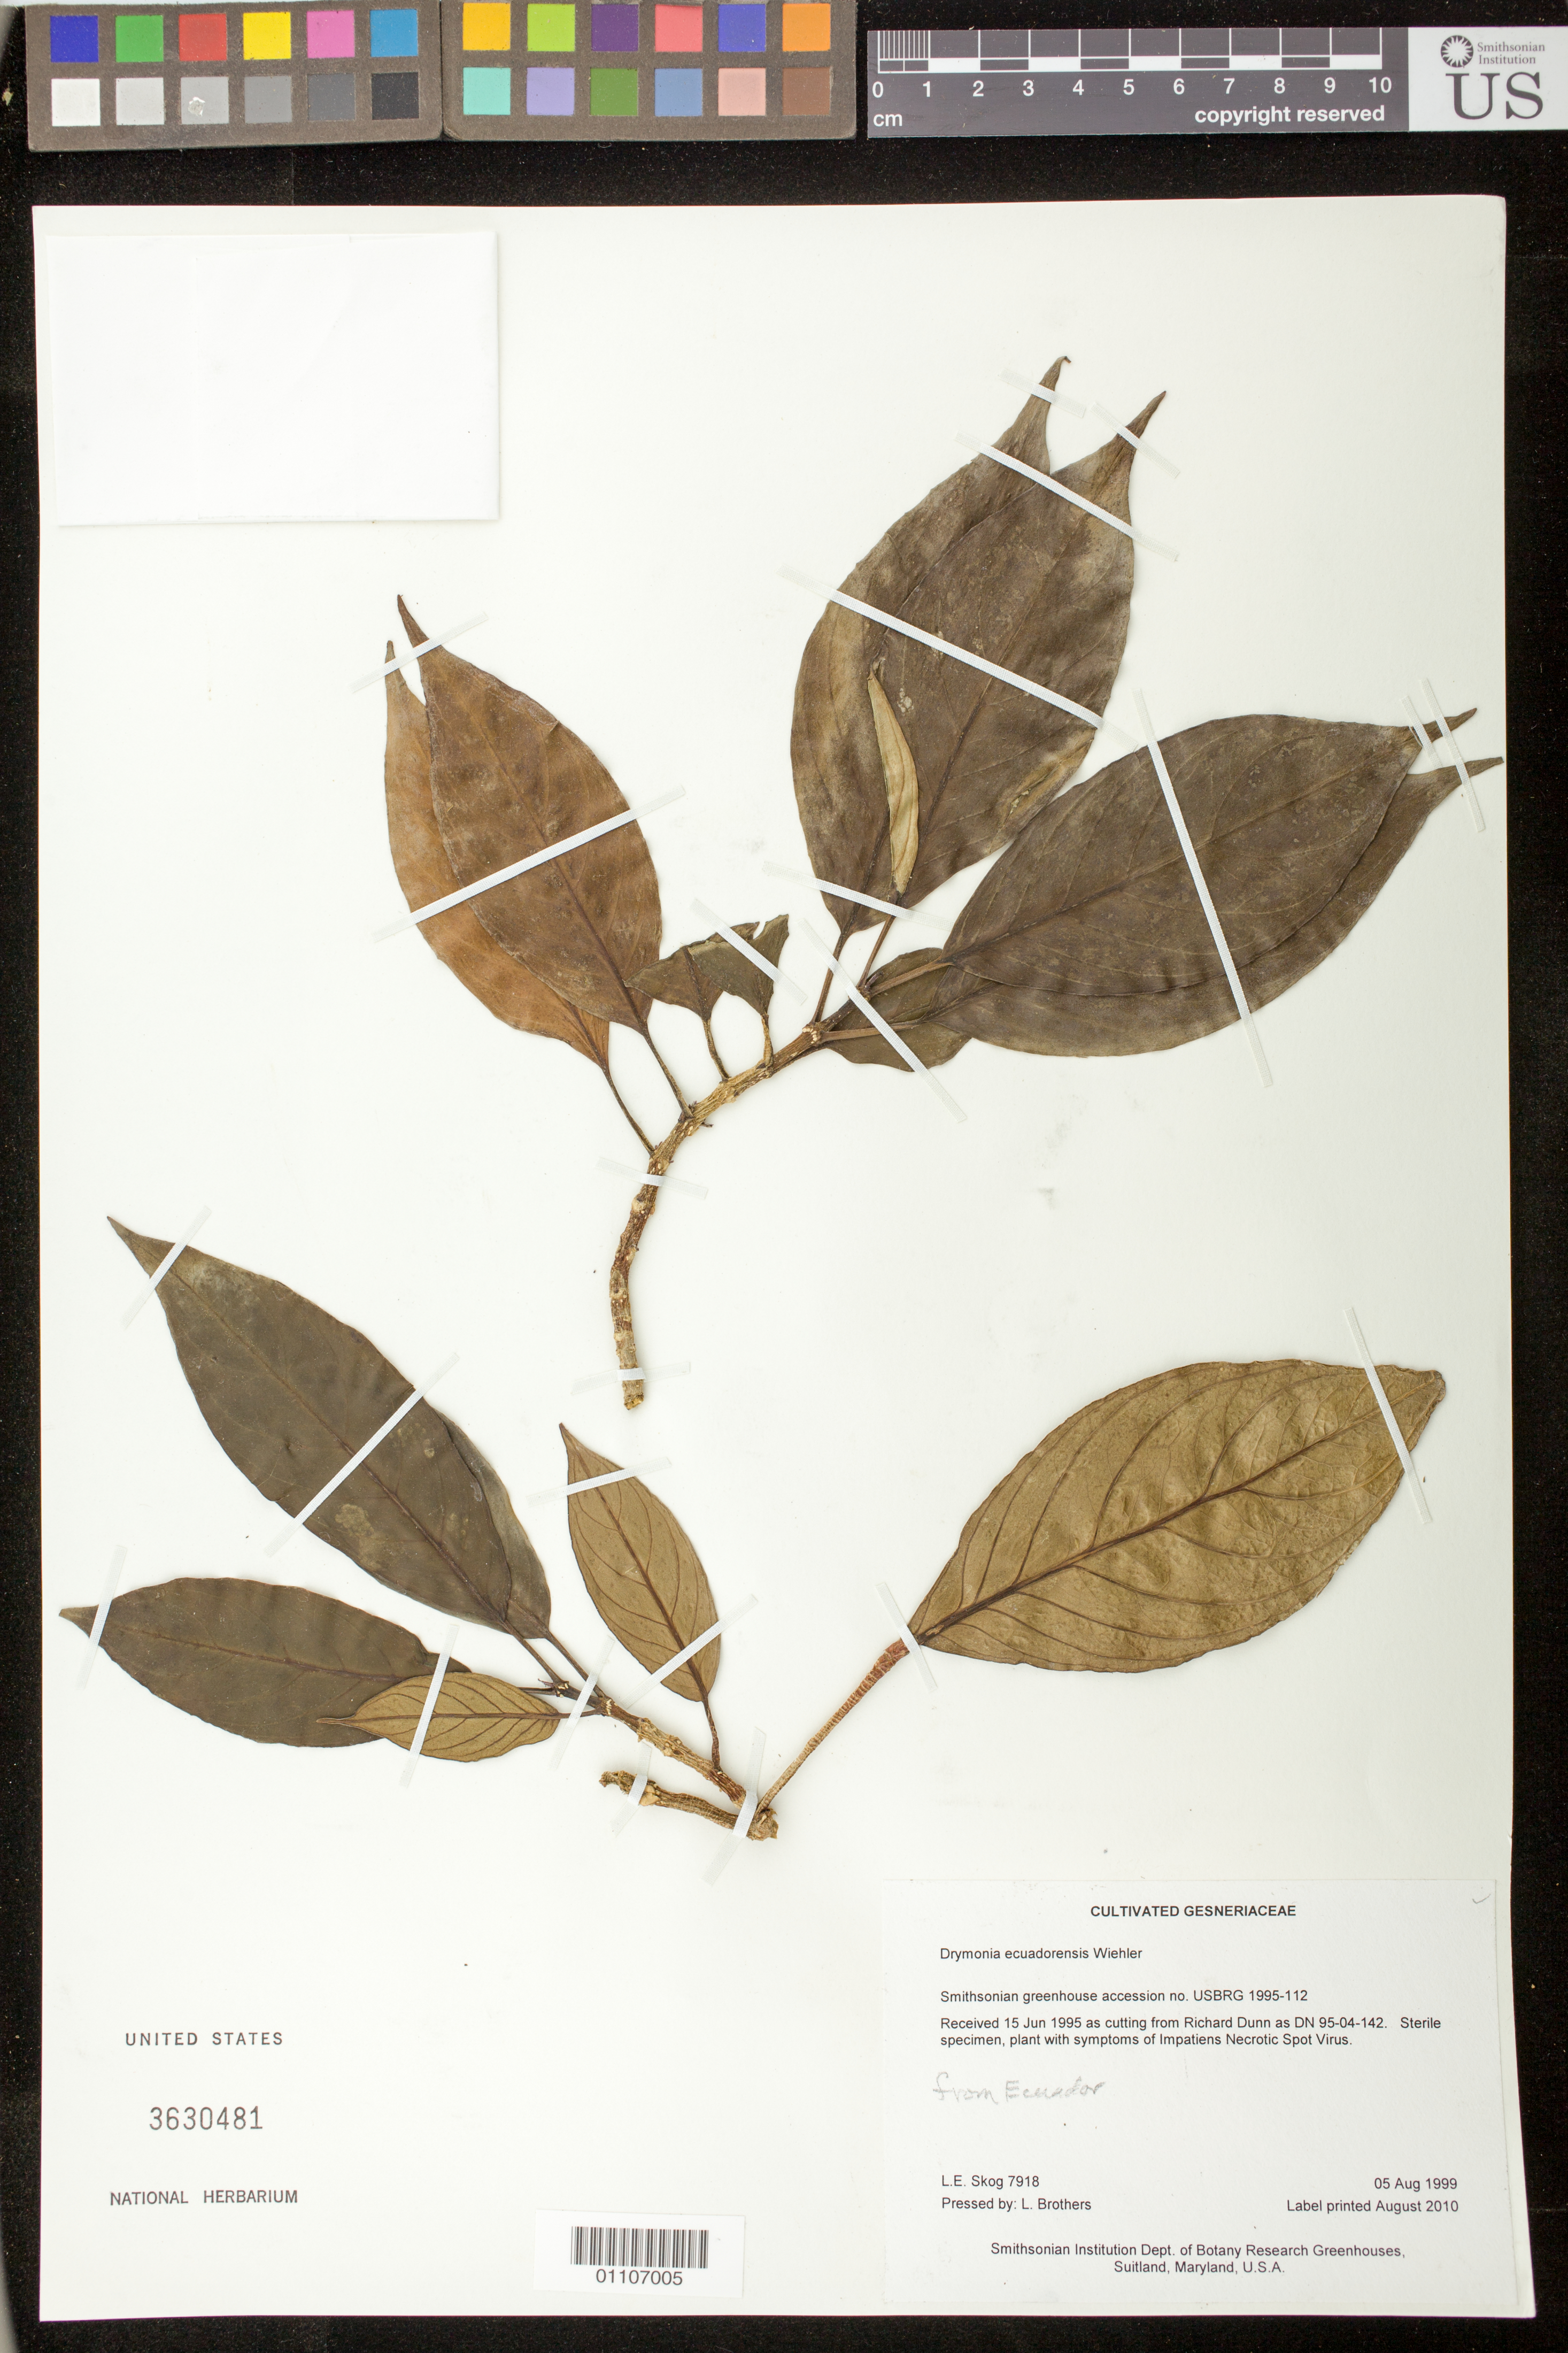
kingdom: Plantae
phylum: Tracheophyta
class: Magnoliopsida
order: Lamiales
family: Gesneriaceae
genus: Drymonia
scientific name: Drymonia ecuadorensis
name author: Wiehler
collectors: L. E. Skog & L. Brothers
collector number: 7918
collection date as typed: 05 Aug 1999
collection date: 1999-08-05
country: United States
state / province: Maryland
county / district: Prince George's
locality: Smithsonian Institution Dept. of Botany Research Greenhouses, Suitland, Maryland, U.S.A.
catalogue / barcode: US 3630481